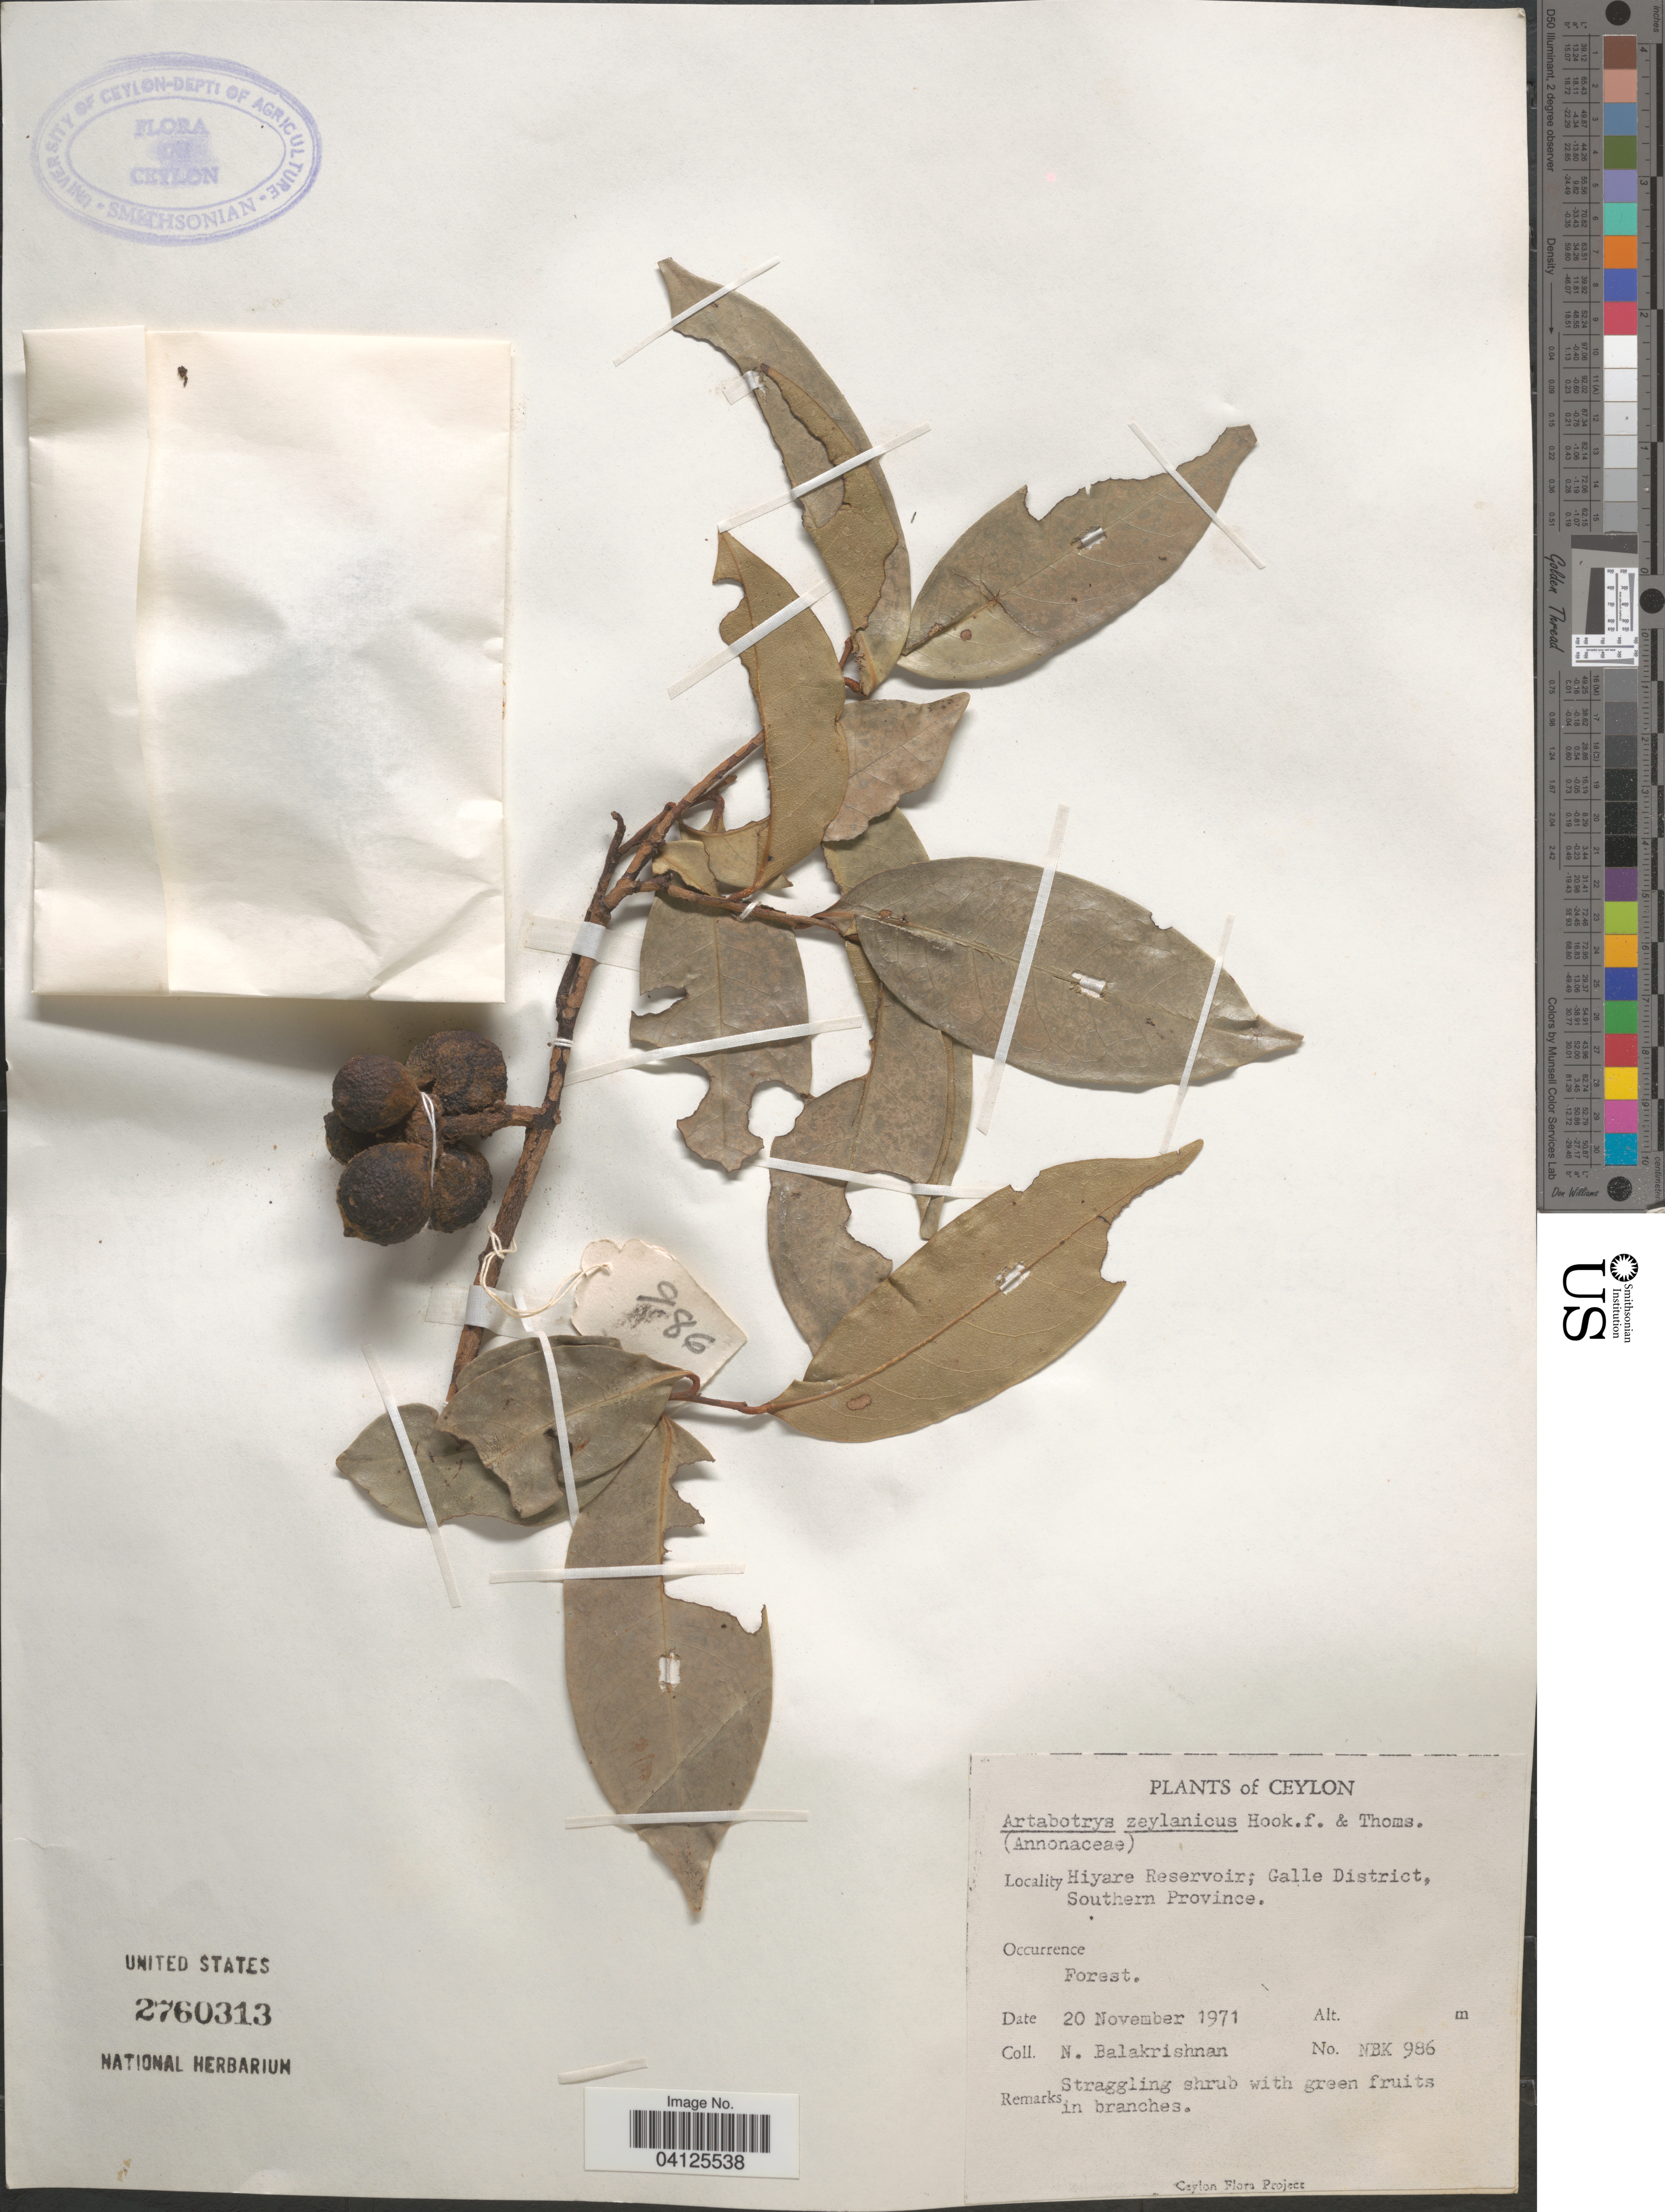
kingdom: Plantae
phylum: Tracheophyta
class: Magnoliopsida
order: Magnoliales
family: Annonaceae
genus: Artabotrys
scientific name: Artabotrys zeylanicus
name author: Hook. f. & Thomson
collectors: N. Balakrishnan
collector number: NBK986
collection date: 1971-11-20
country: Sri Lanka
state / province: Southern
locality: Ceylon. Hiyare Reservoir; Galle District.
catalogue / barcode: US 2760313